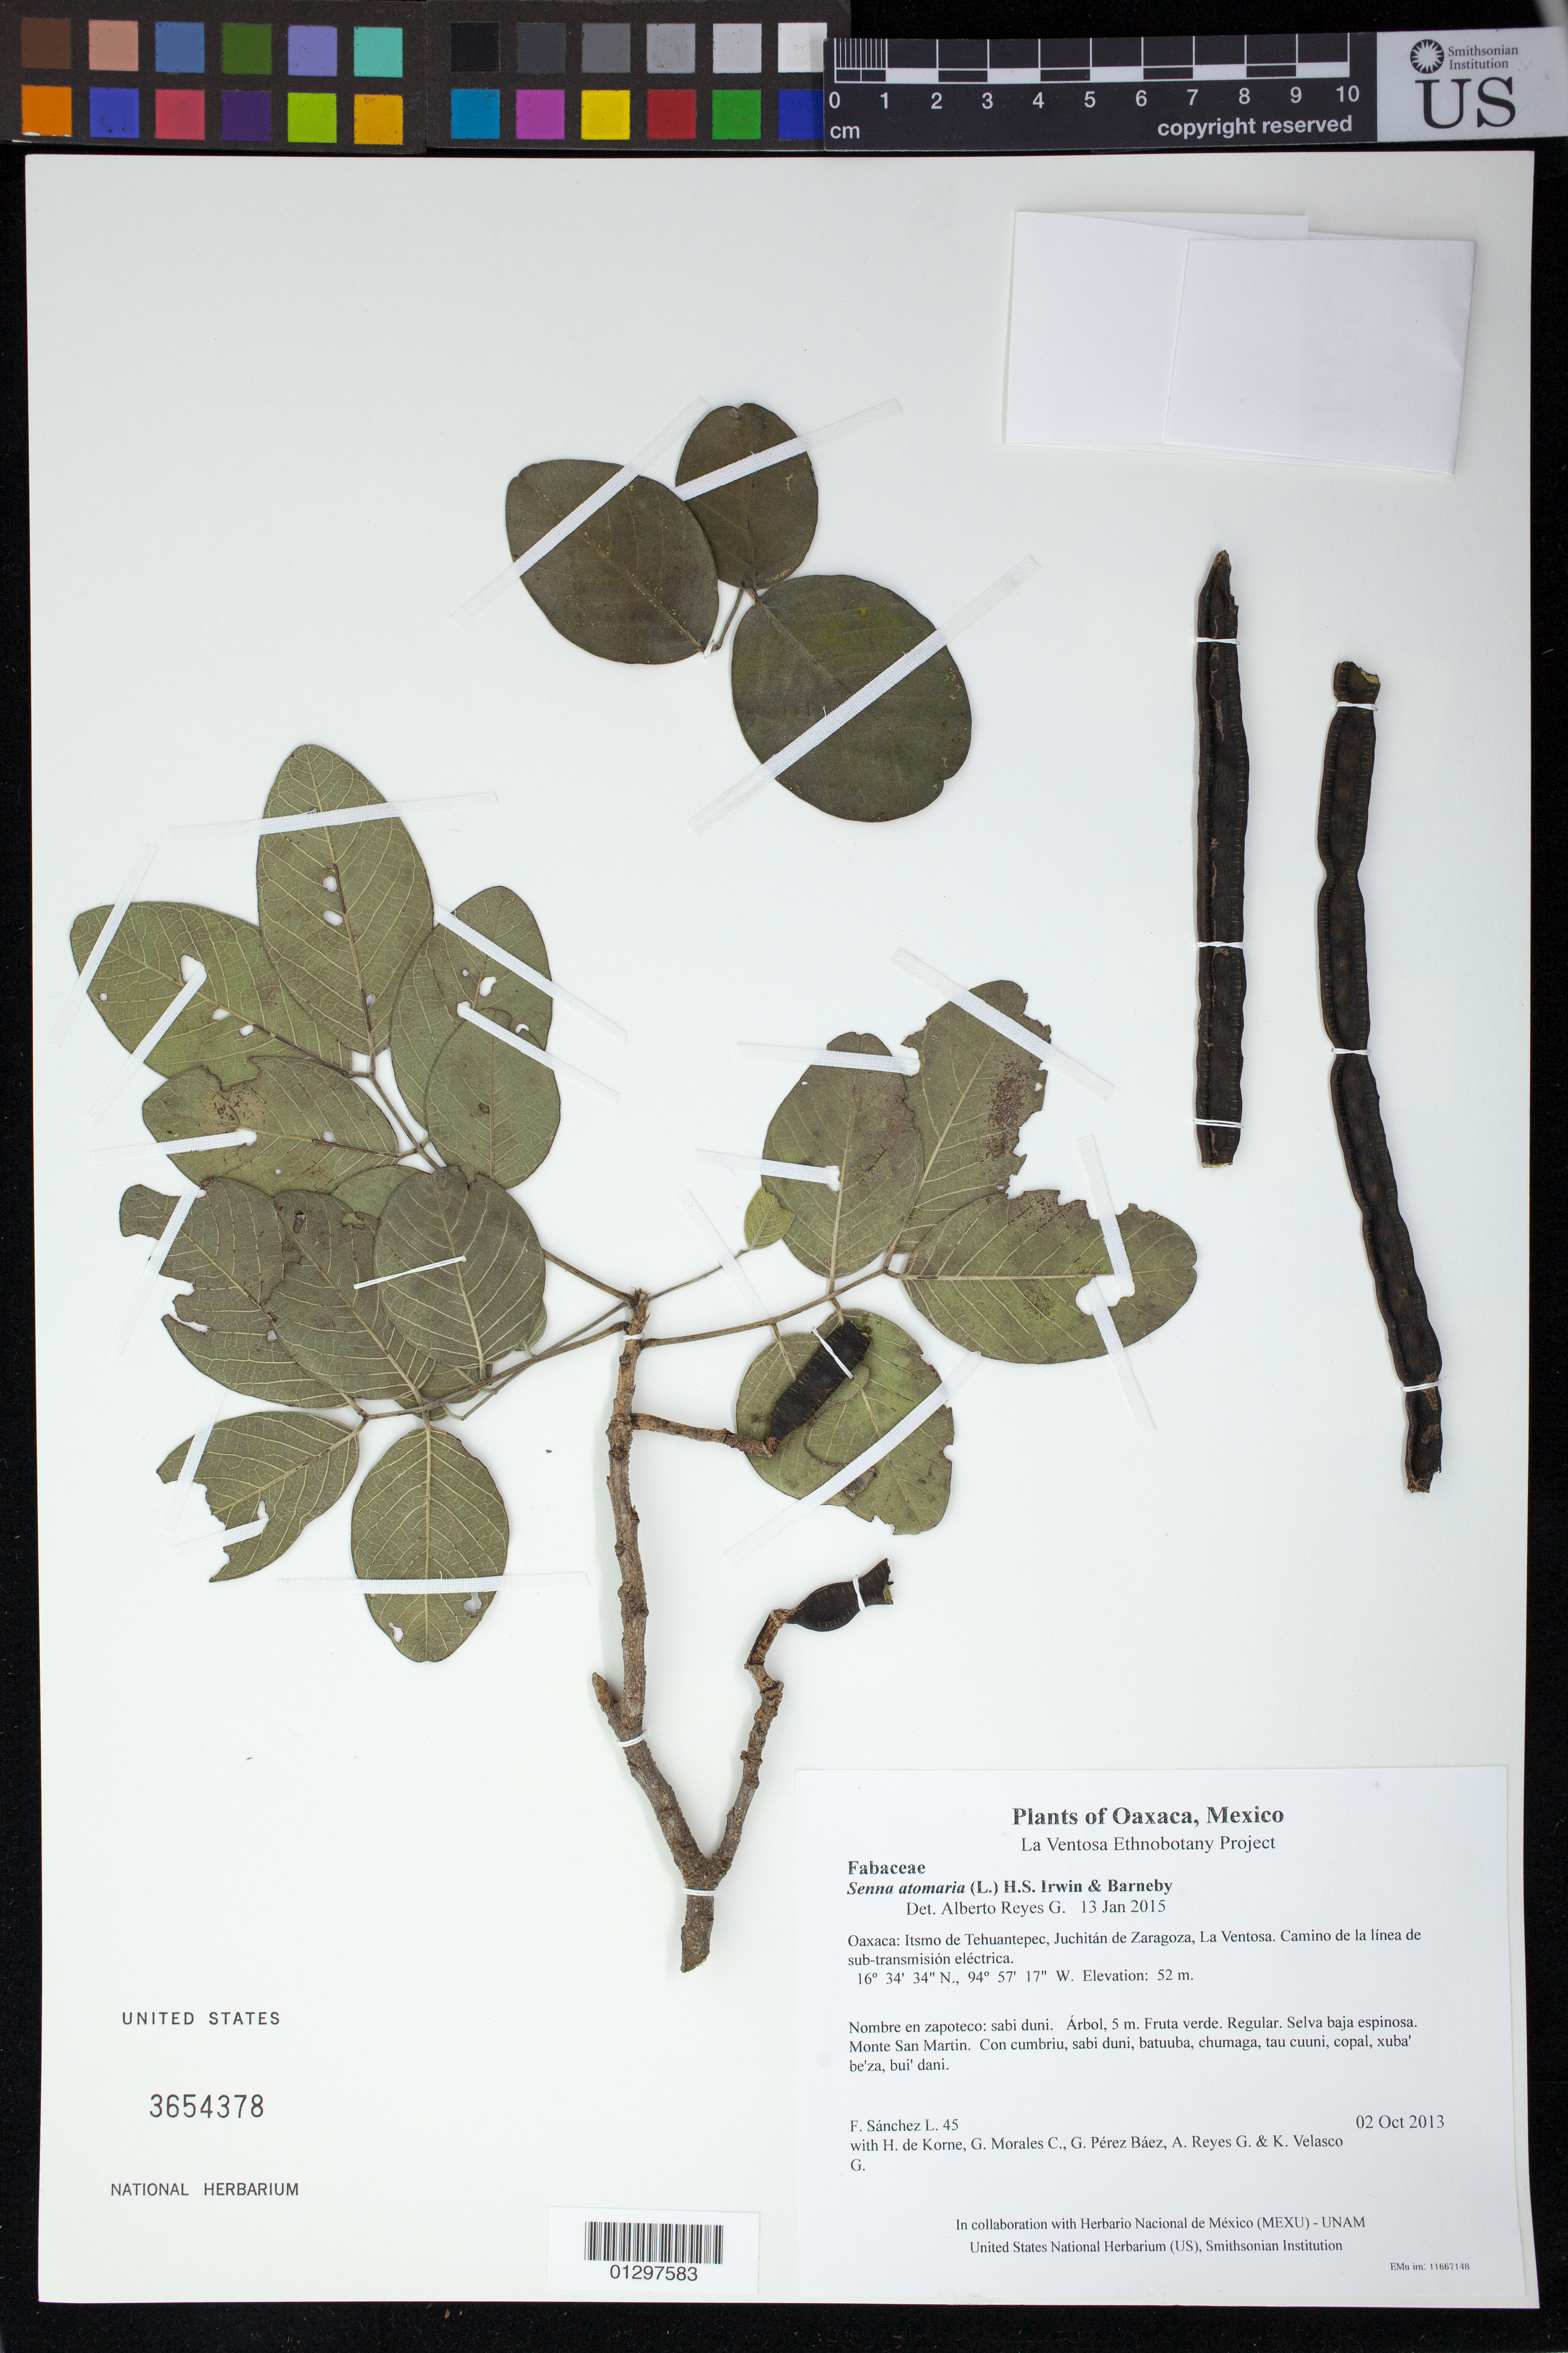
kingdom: Plantae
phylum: Tracheophyta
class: Magnoliopsida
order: Fabales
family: Fabaceae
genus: Senna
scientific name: Senna atomaria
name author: (L.) H.S. Irwin & Barneby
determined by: Reyes García, A.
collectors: F. Sánchez L., H. de Korne, G. Morales C., G. Pérez Báez, A. Reyes G. & K. Velasco G.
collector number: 45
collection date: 2013-10-02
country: Mexico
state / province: Oaxaca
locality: Itsmo de Tehuantepec, Juchitán de Zaragoza, La Ventosa. Camino de la línea de sub-transmisión eléctrica.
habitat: Selva baja espinosa. Monte San Martin.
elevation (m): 52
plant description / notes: JEBOT, MEXU, SERO, US; Yaga. 5 m. Cuaananaxhi naga'. Nuu.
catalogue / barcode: US 3654378